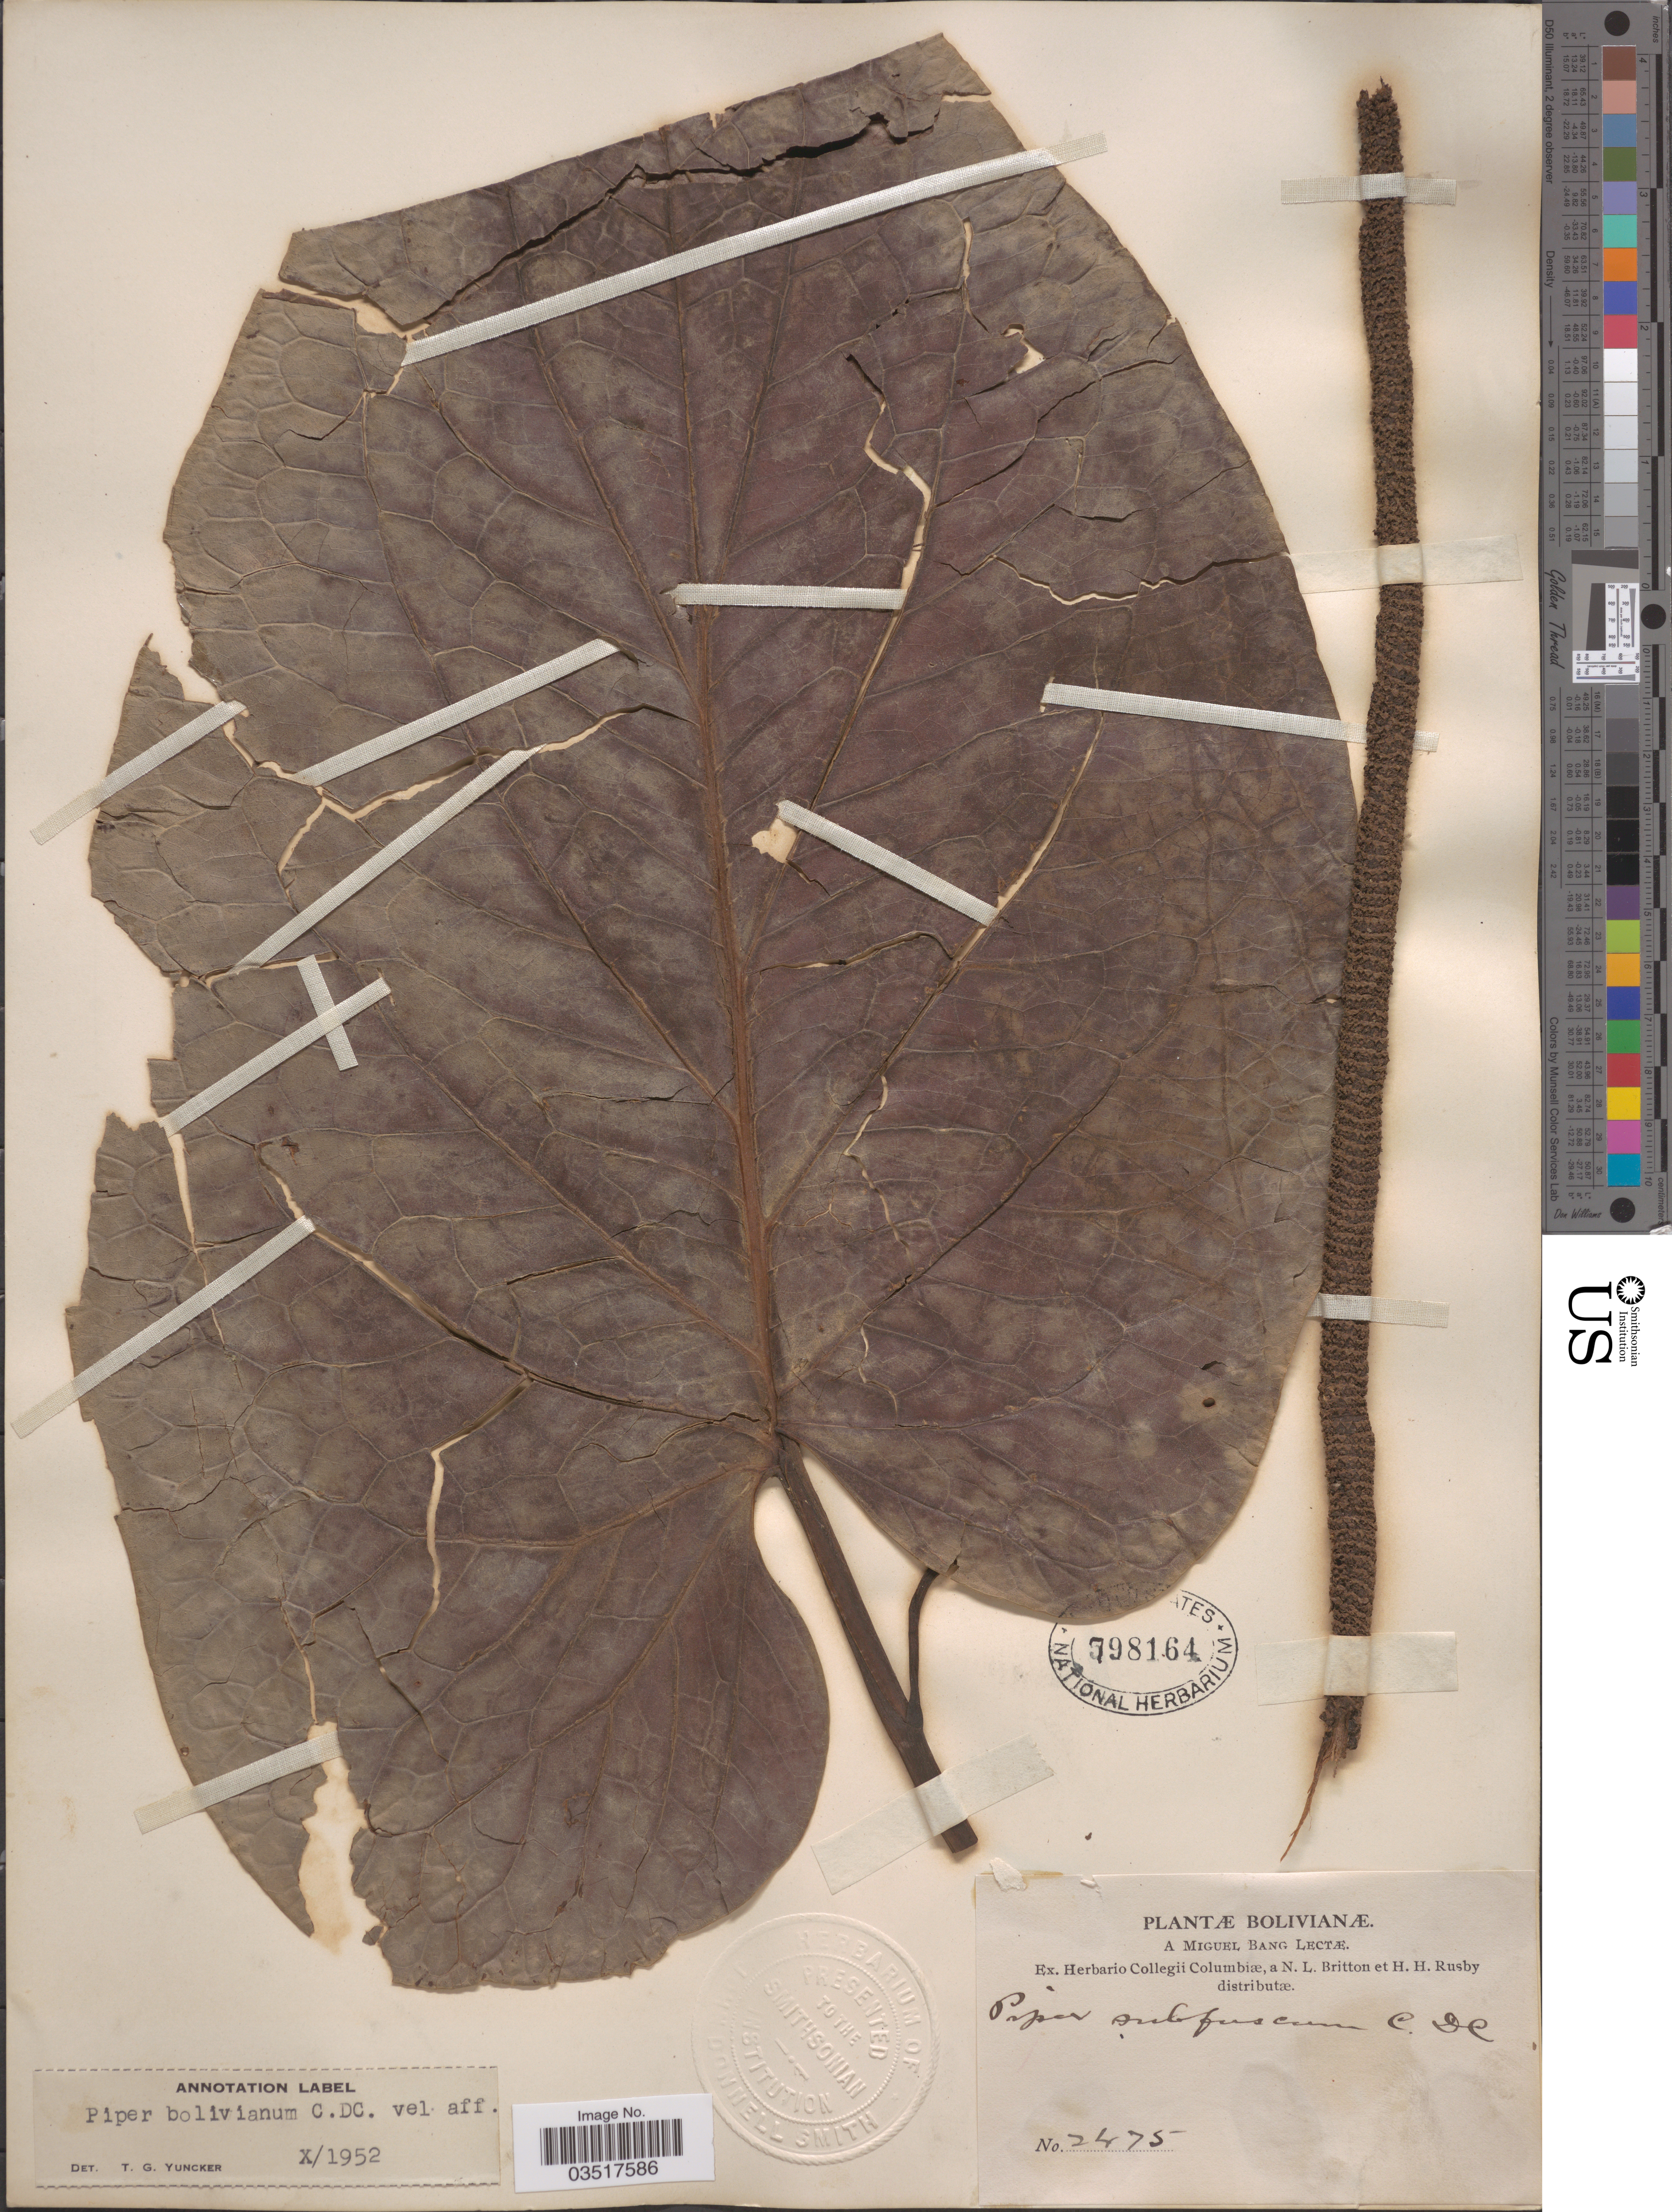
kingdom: Plantae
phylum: Tracheophyta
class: Magnoliopsida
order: Piperales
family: Piperaceae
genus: Piper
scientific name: Piper bolivaranum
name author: Yunck.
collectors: M. Bang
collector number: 2475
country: Bolivia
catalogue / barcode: US 798164